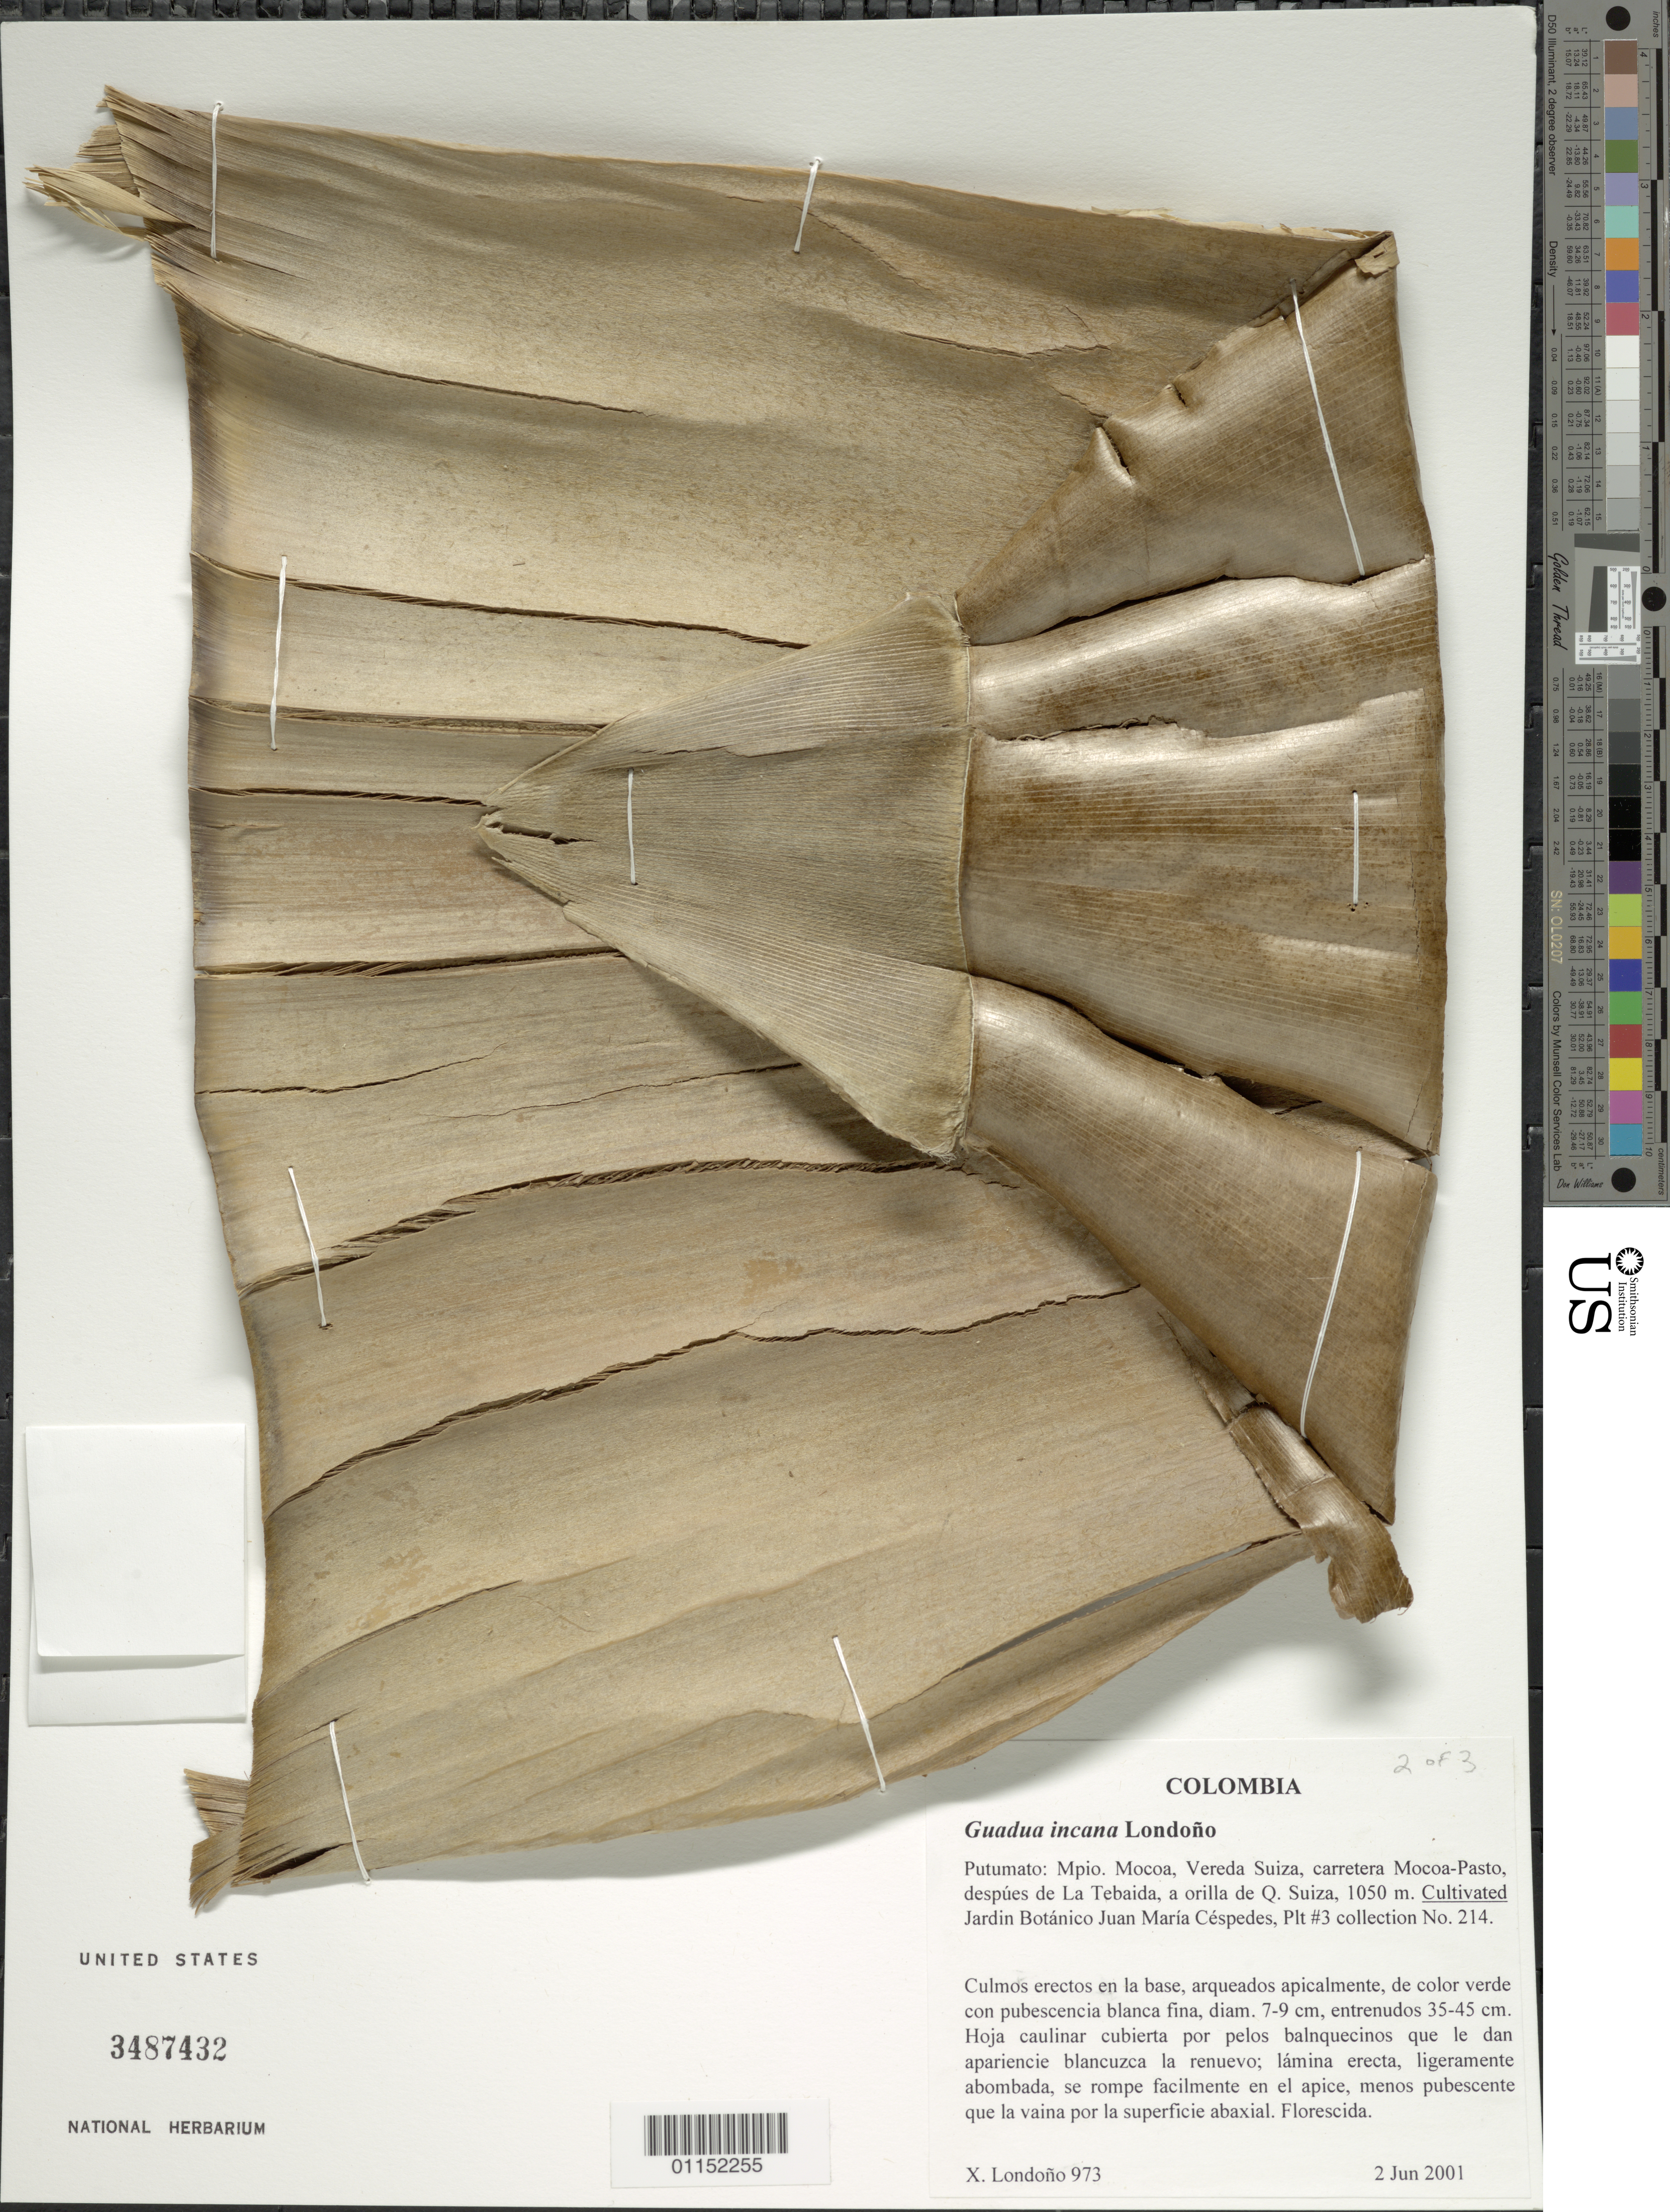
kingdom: Plantae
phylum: Tracheophyta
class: Liliopsida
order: Poales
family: Poaceae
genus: Guadua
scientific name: Guadua incana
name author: Londoño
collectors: X. Londoño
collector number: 973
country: Colombia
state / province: Putumayo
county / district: Mocoa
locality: Vereda Suiza, carretera Mocoa-Pasto.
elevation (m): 1050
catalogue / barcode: US 3487432